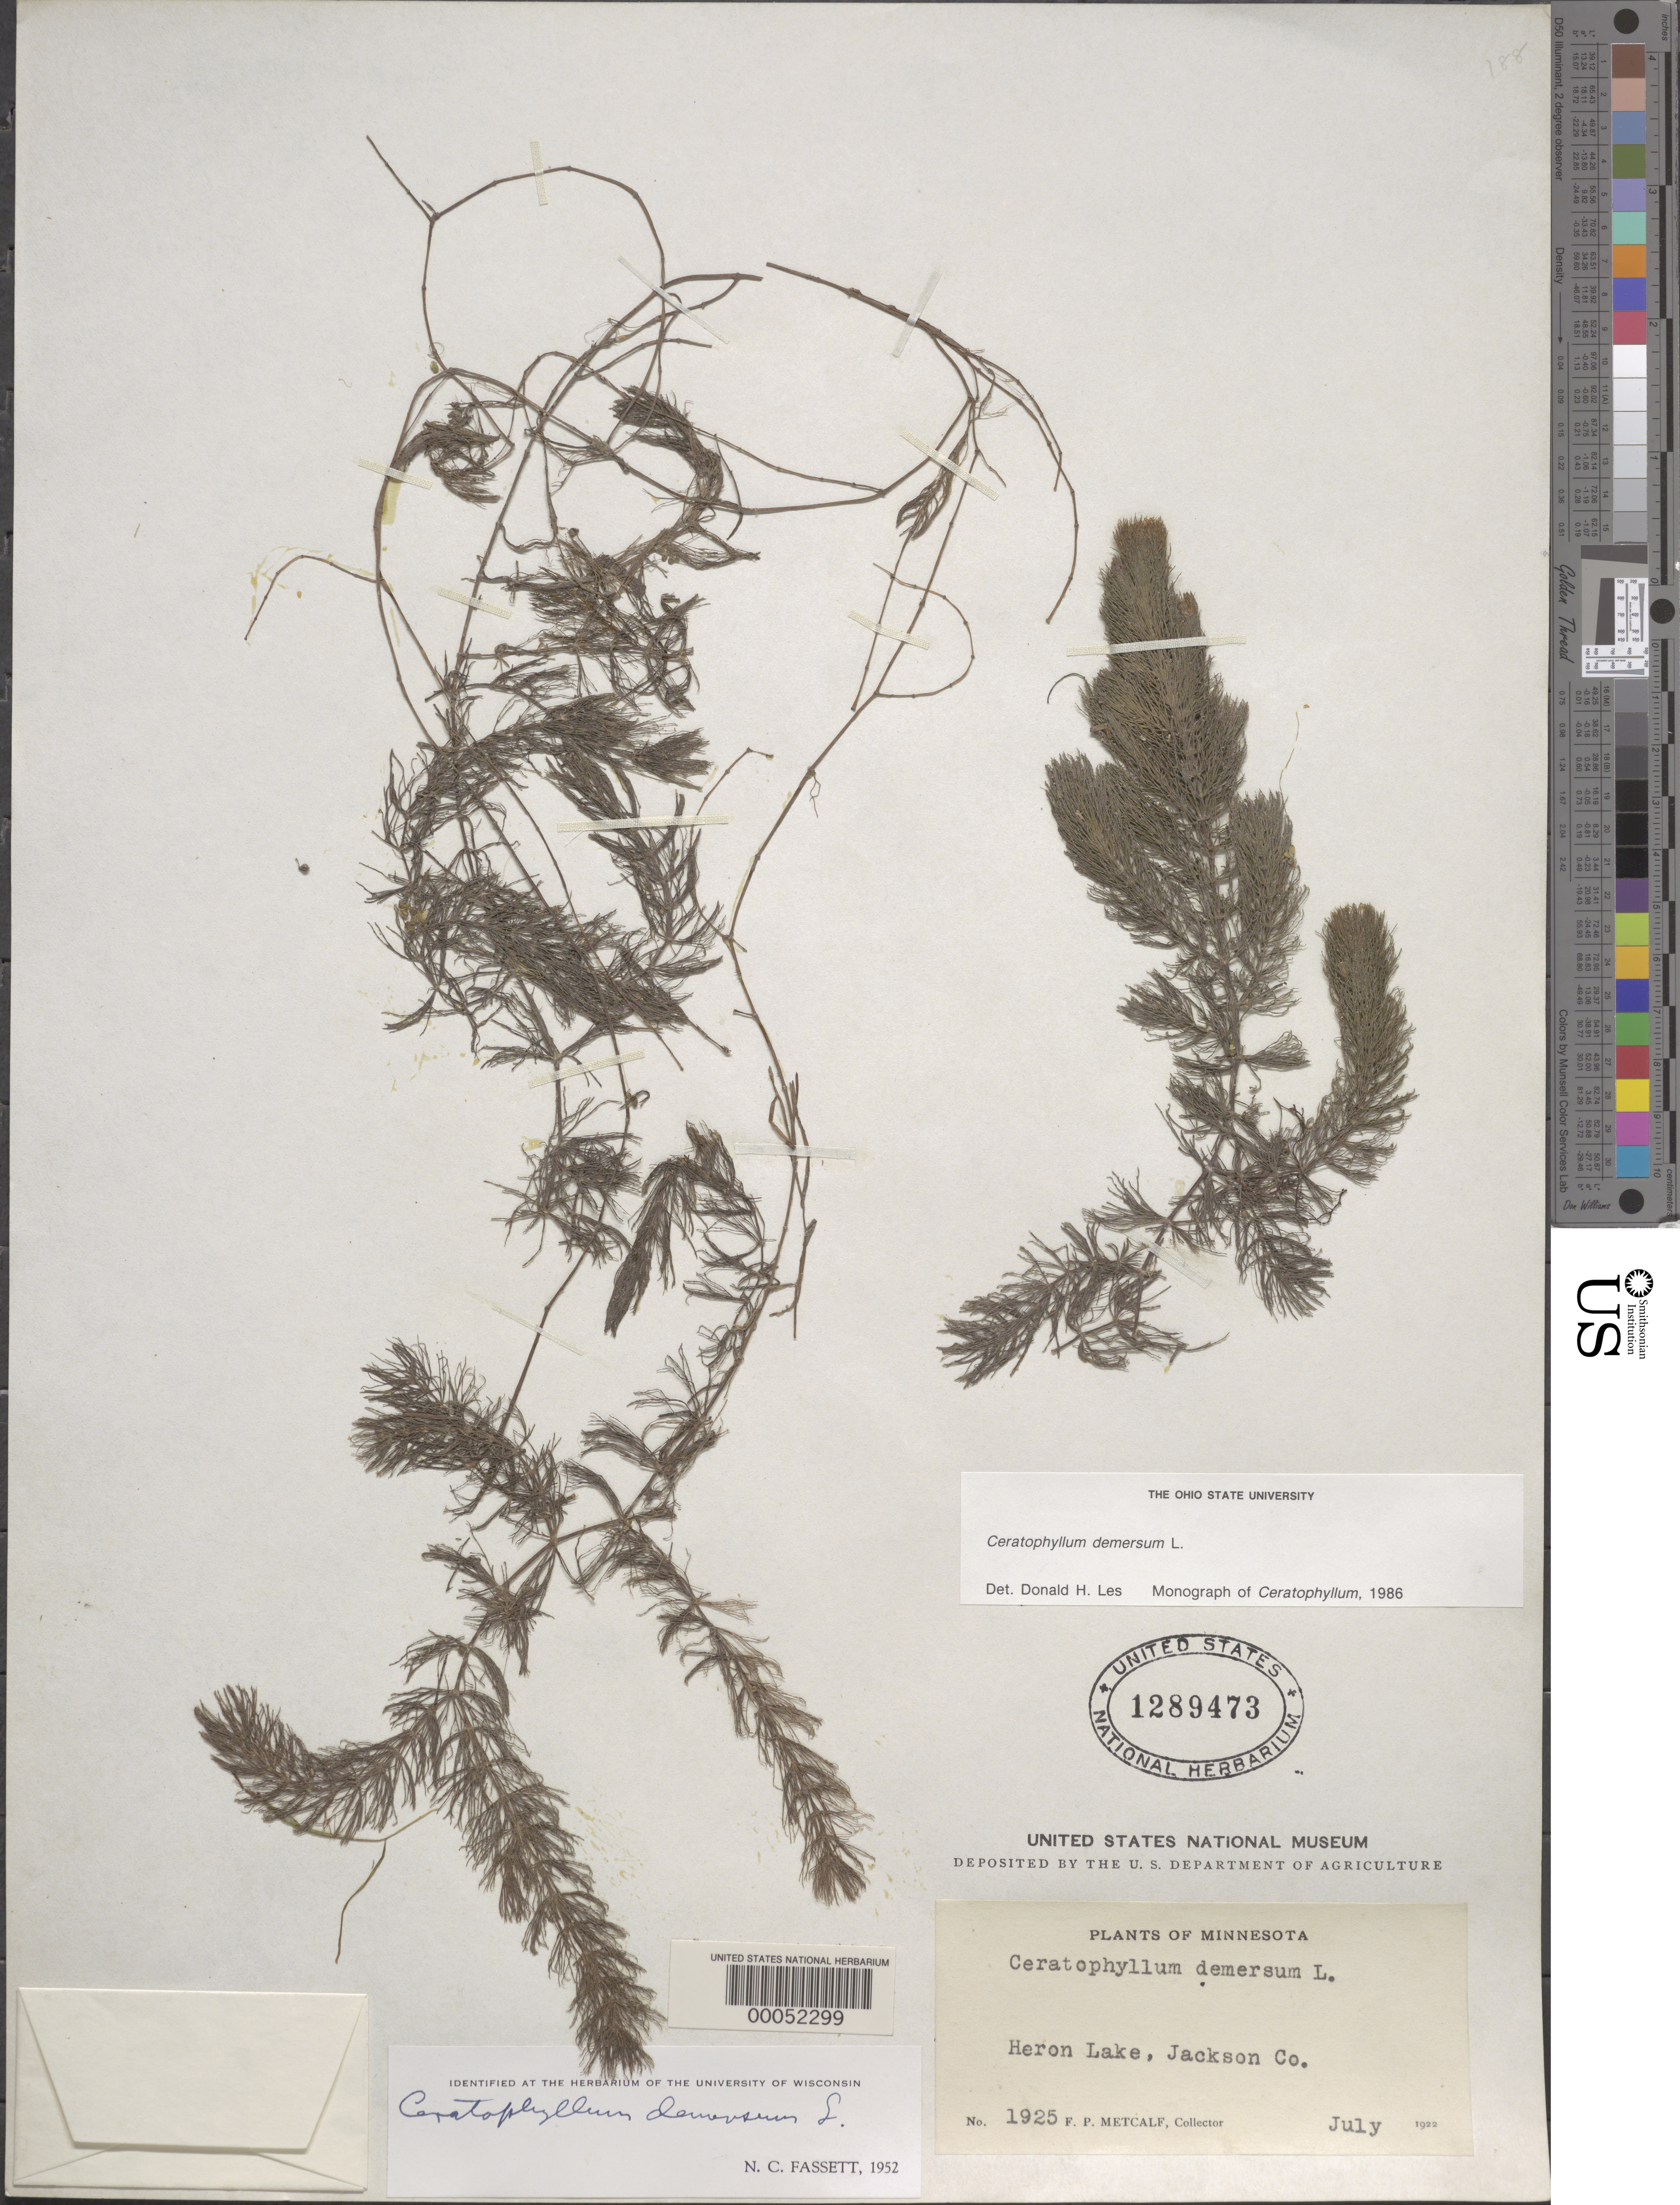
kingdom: Plantae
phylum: Tracheophyta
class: Magnoliopsida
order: Ceratophyllales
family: Ceratophyllaceae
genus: Ceratophyllum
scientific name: Ceratophyllum demersum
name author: L.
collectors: F. P. Metcalf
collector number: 1925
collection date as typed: Jul 1922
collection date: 1922-07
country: United States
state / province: Minnesota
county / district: Jackson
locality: Heron lake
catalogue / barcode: US 1289473